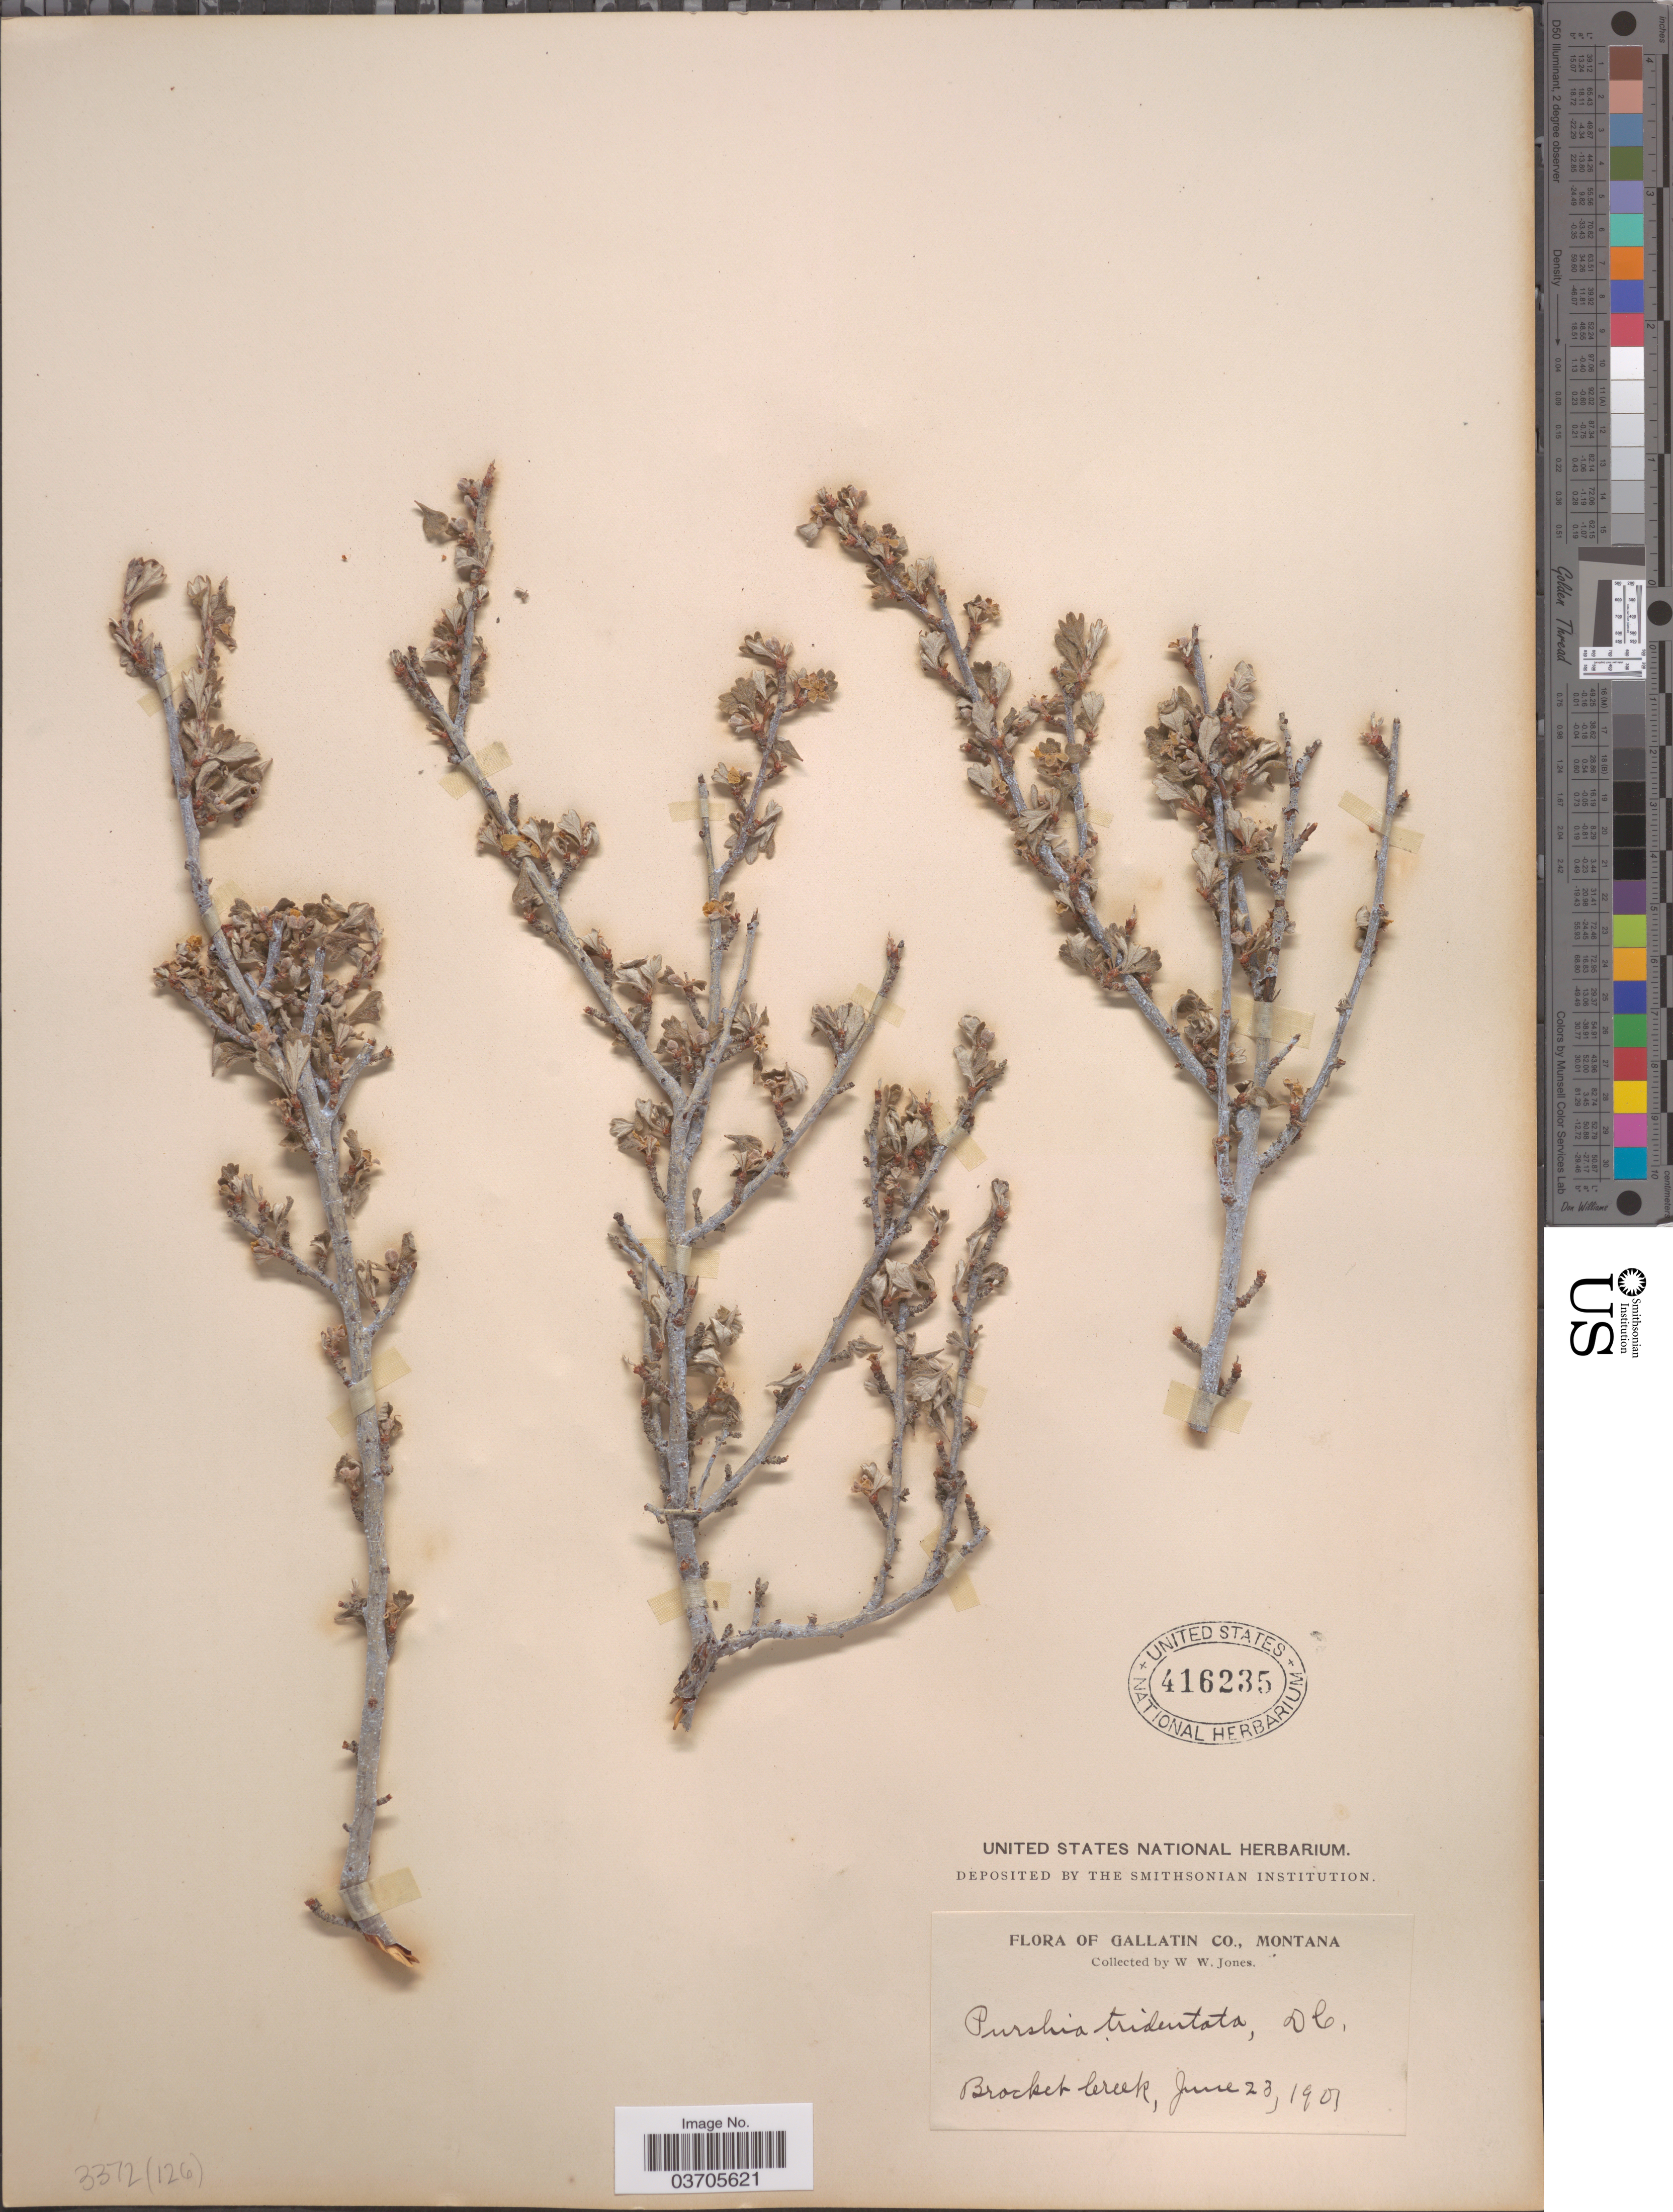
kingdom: Plantae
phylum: Tracheophyta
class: Magnoliopsida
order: Rosales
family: Rosaceae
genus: Purshia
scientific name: Purshia tridentata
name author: (Pursh) DC.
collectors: W. W. Jones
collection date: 1901-06-23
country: United States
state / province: Montana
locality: Gallatin Co. Brocket Creek.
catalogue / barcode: US 416235